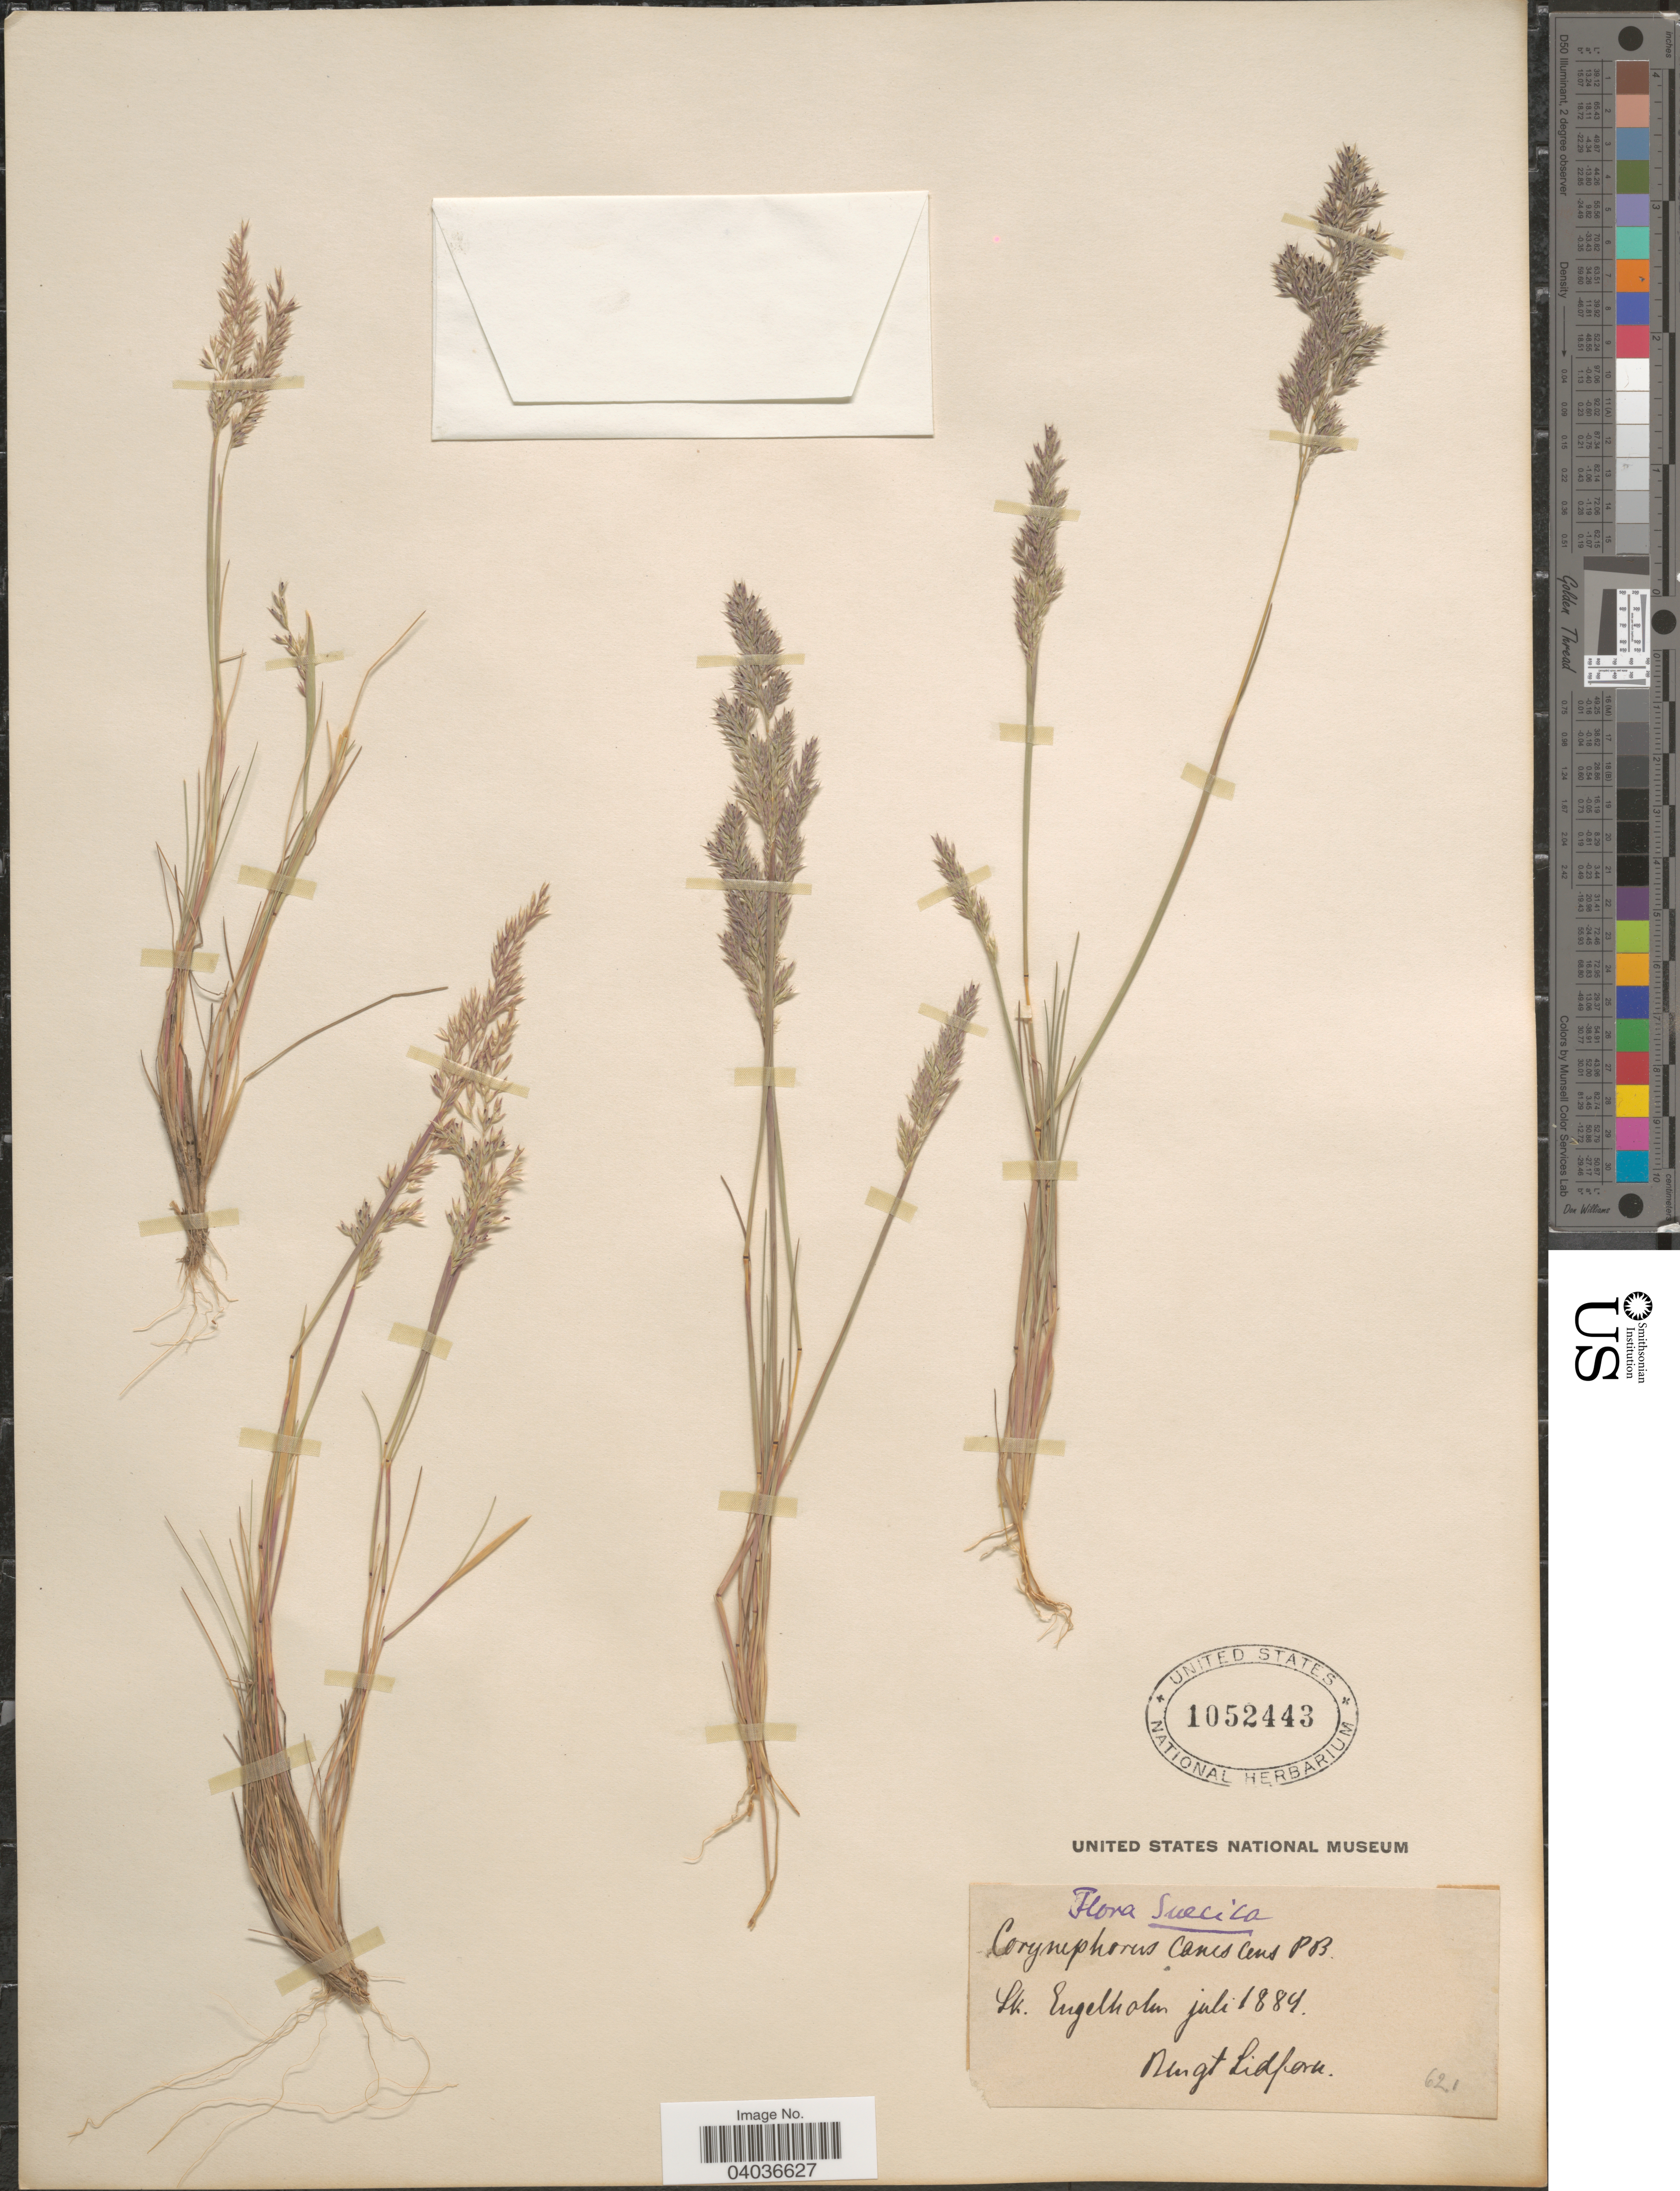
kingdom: Plantae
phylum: Tracheophyta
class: Liliopsida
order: Poales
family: Poaceae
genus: Corynephorus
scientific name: Corynephorus canescens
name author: (L, MEL) P. Beauv.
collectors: B. Lidforn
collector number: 621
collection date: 1884-07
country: Sweden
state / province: Skåne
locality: Suecica. Sk. Engelholm.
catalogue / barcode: US 1052443